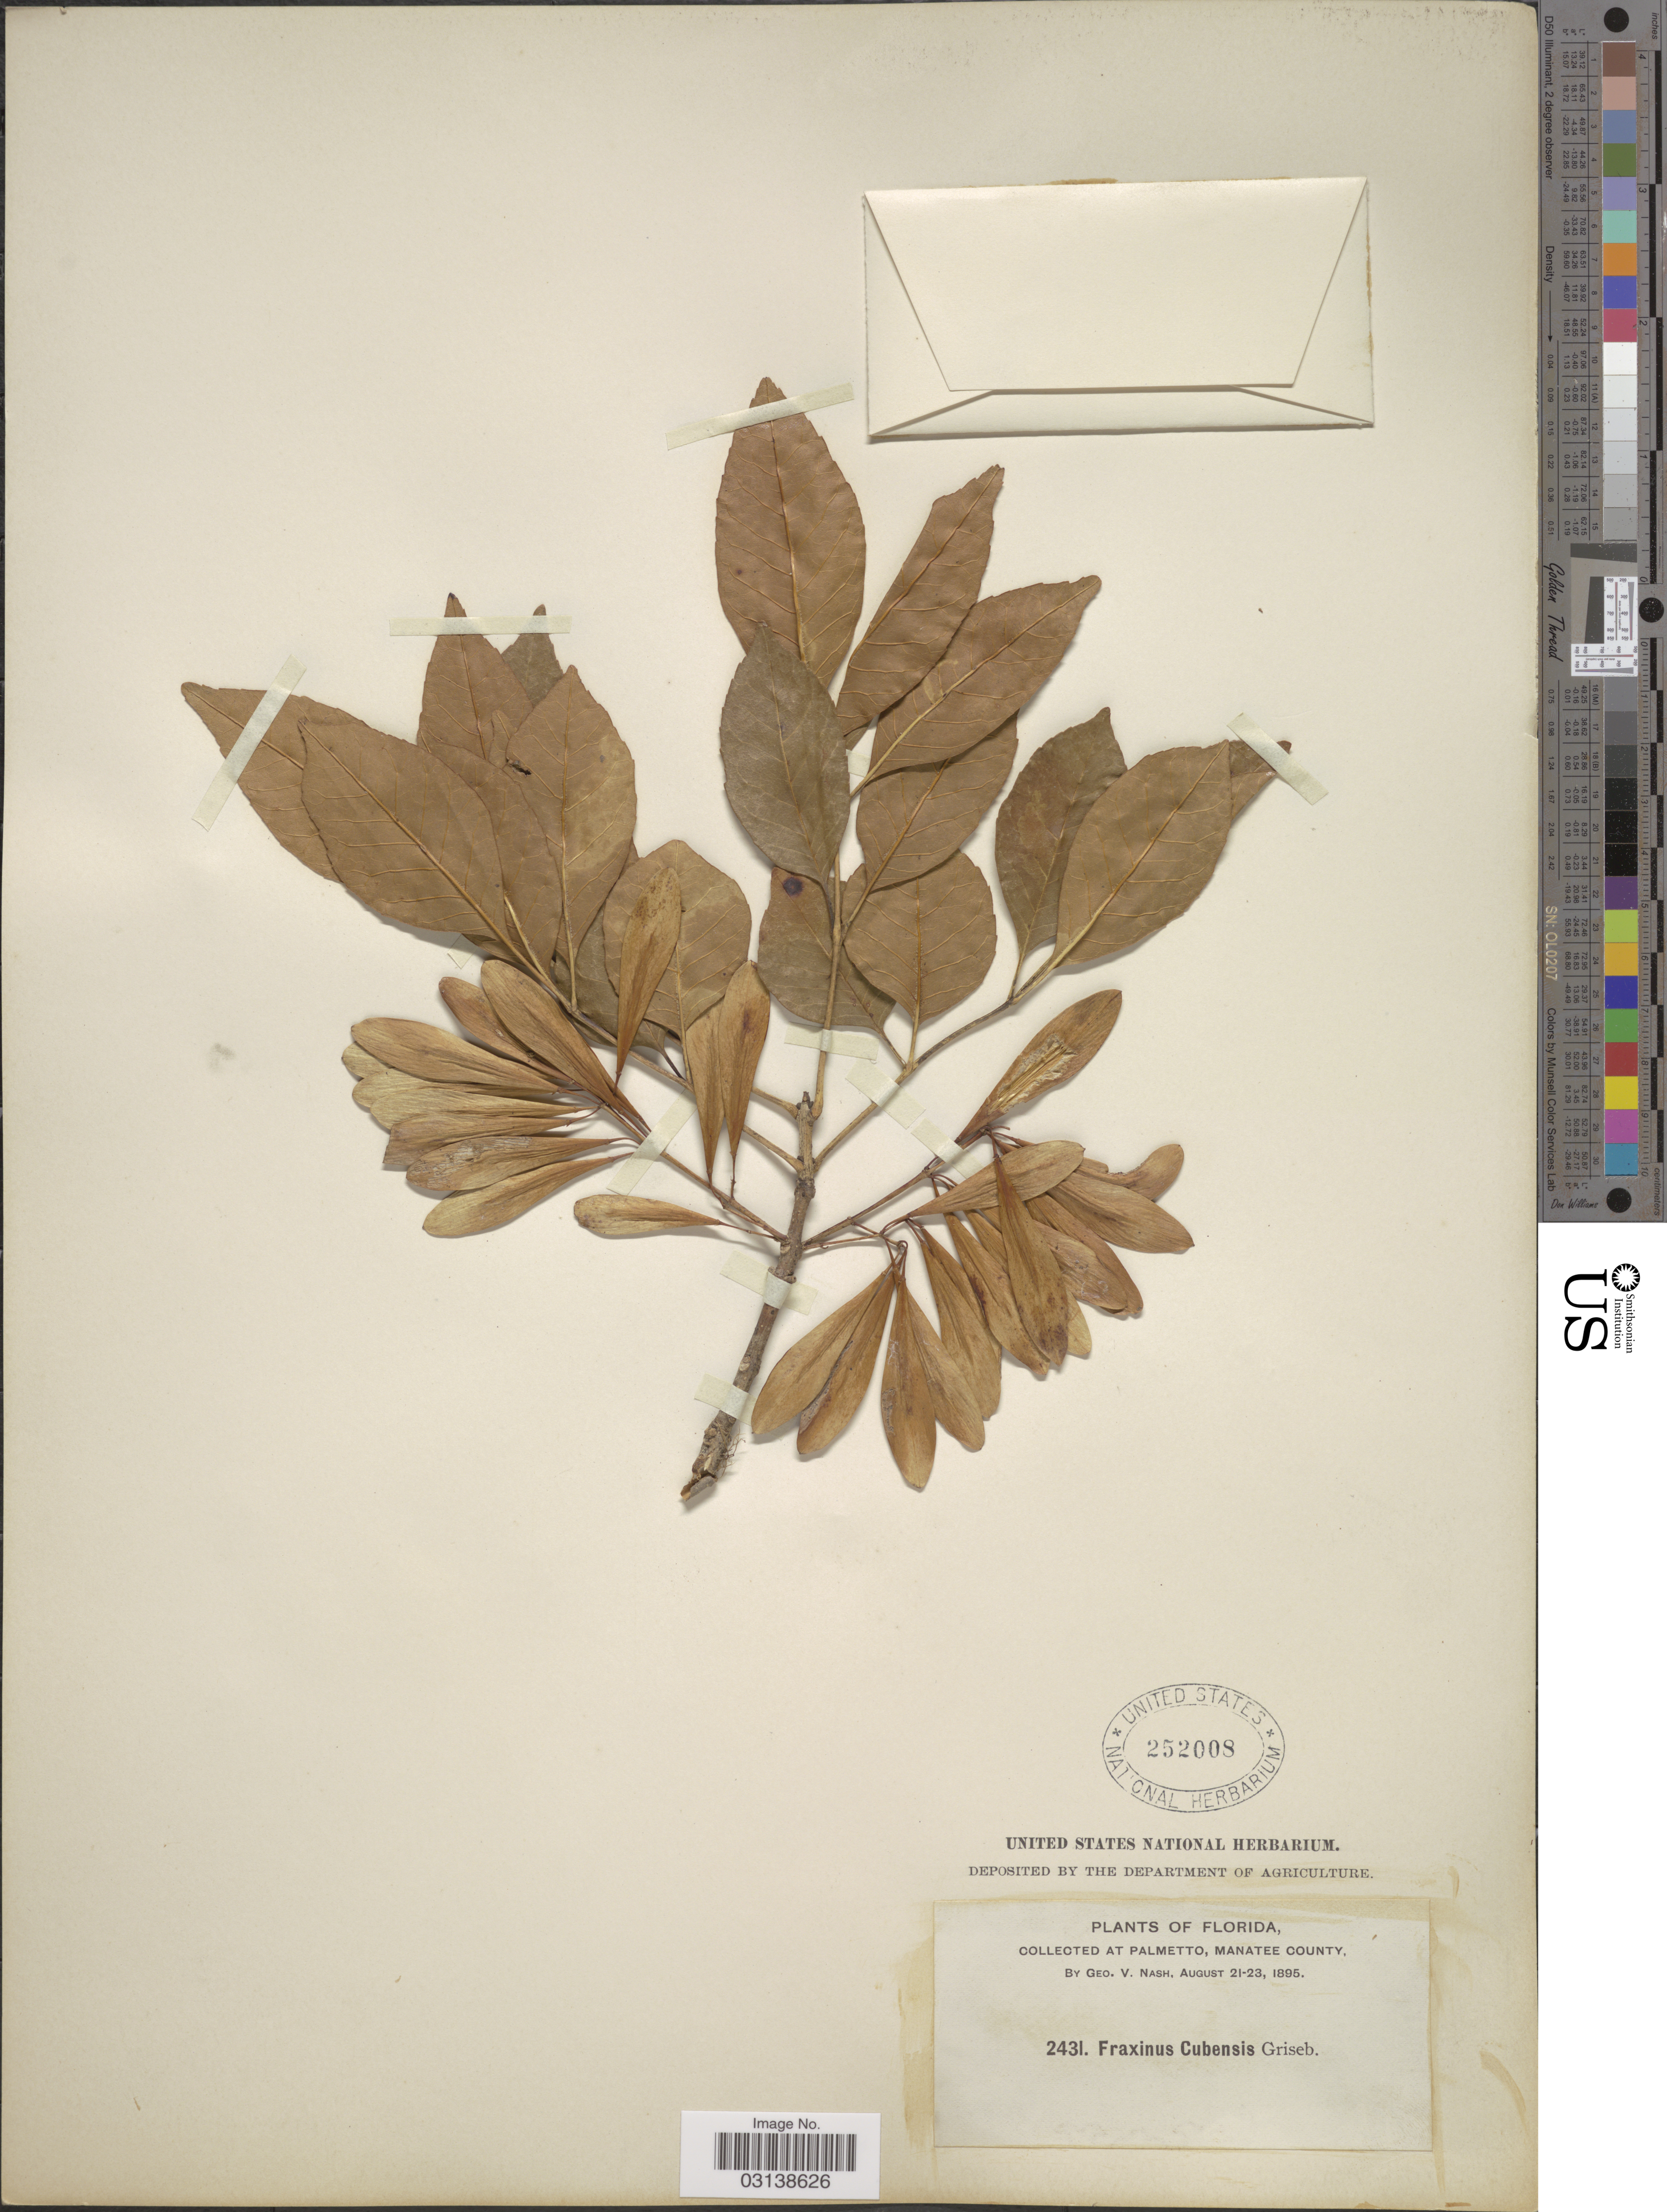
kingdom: Plantae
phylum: Tracheophyta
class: Magnoliopsida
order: Lamiales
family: Oleaceae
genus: Fraxinus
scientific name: Fraxinus caroliniana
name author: Mill.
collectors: G. V. Nash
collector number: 2431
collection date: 1895-08-21/1895-08-23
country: United States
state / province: Florida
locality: Palmetto, Manatee County.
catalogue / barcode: US 252008